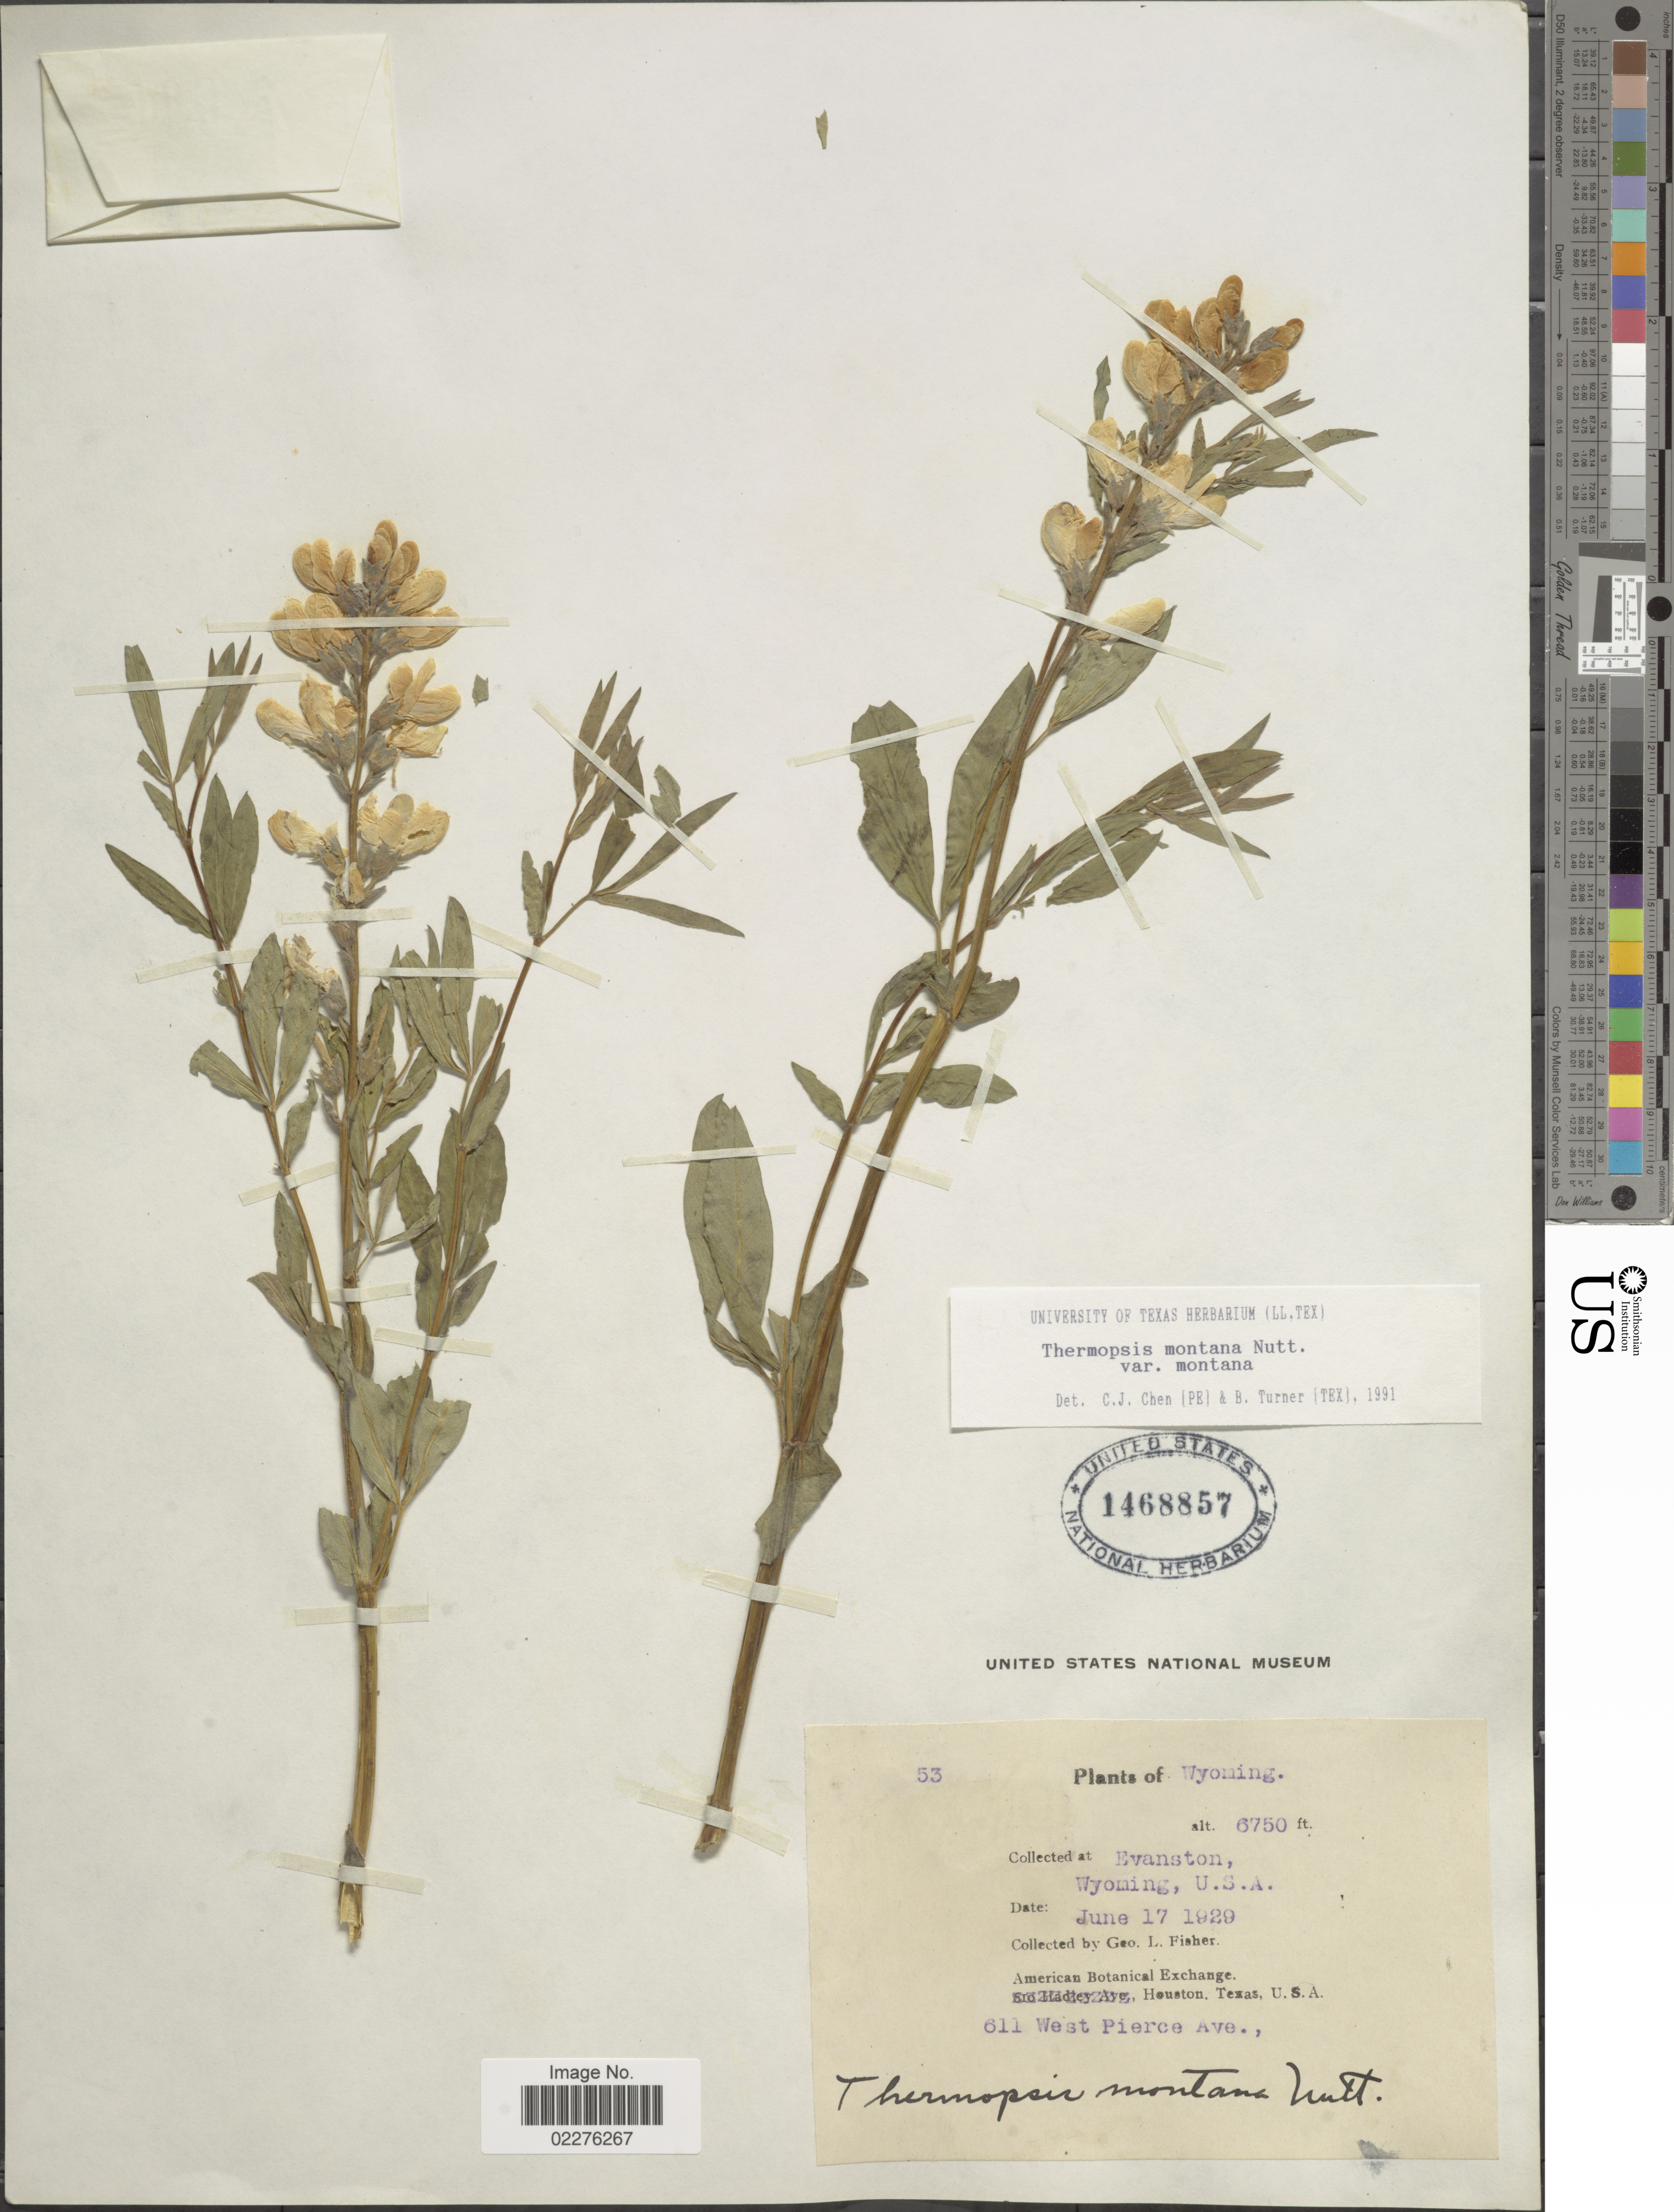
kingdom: Plantae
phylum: Tracheophyta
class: Magnoliopsida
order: Fabales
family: Fabaceae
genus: Thermopsis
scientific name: Thermopsis montana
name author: Nutt.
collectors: G. L. Fisher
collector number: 53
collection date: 1929-06-17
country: United States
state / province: Wyoming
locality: Evanston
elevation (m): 2057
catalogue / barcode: US 1468857